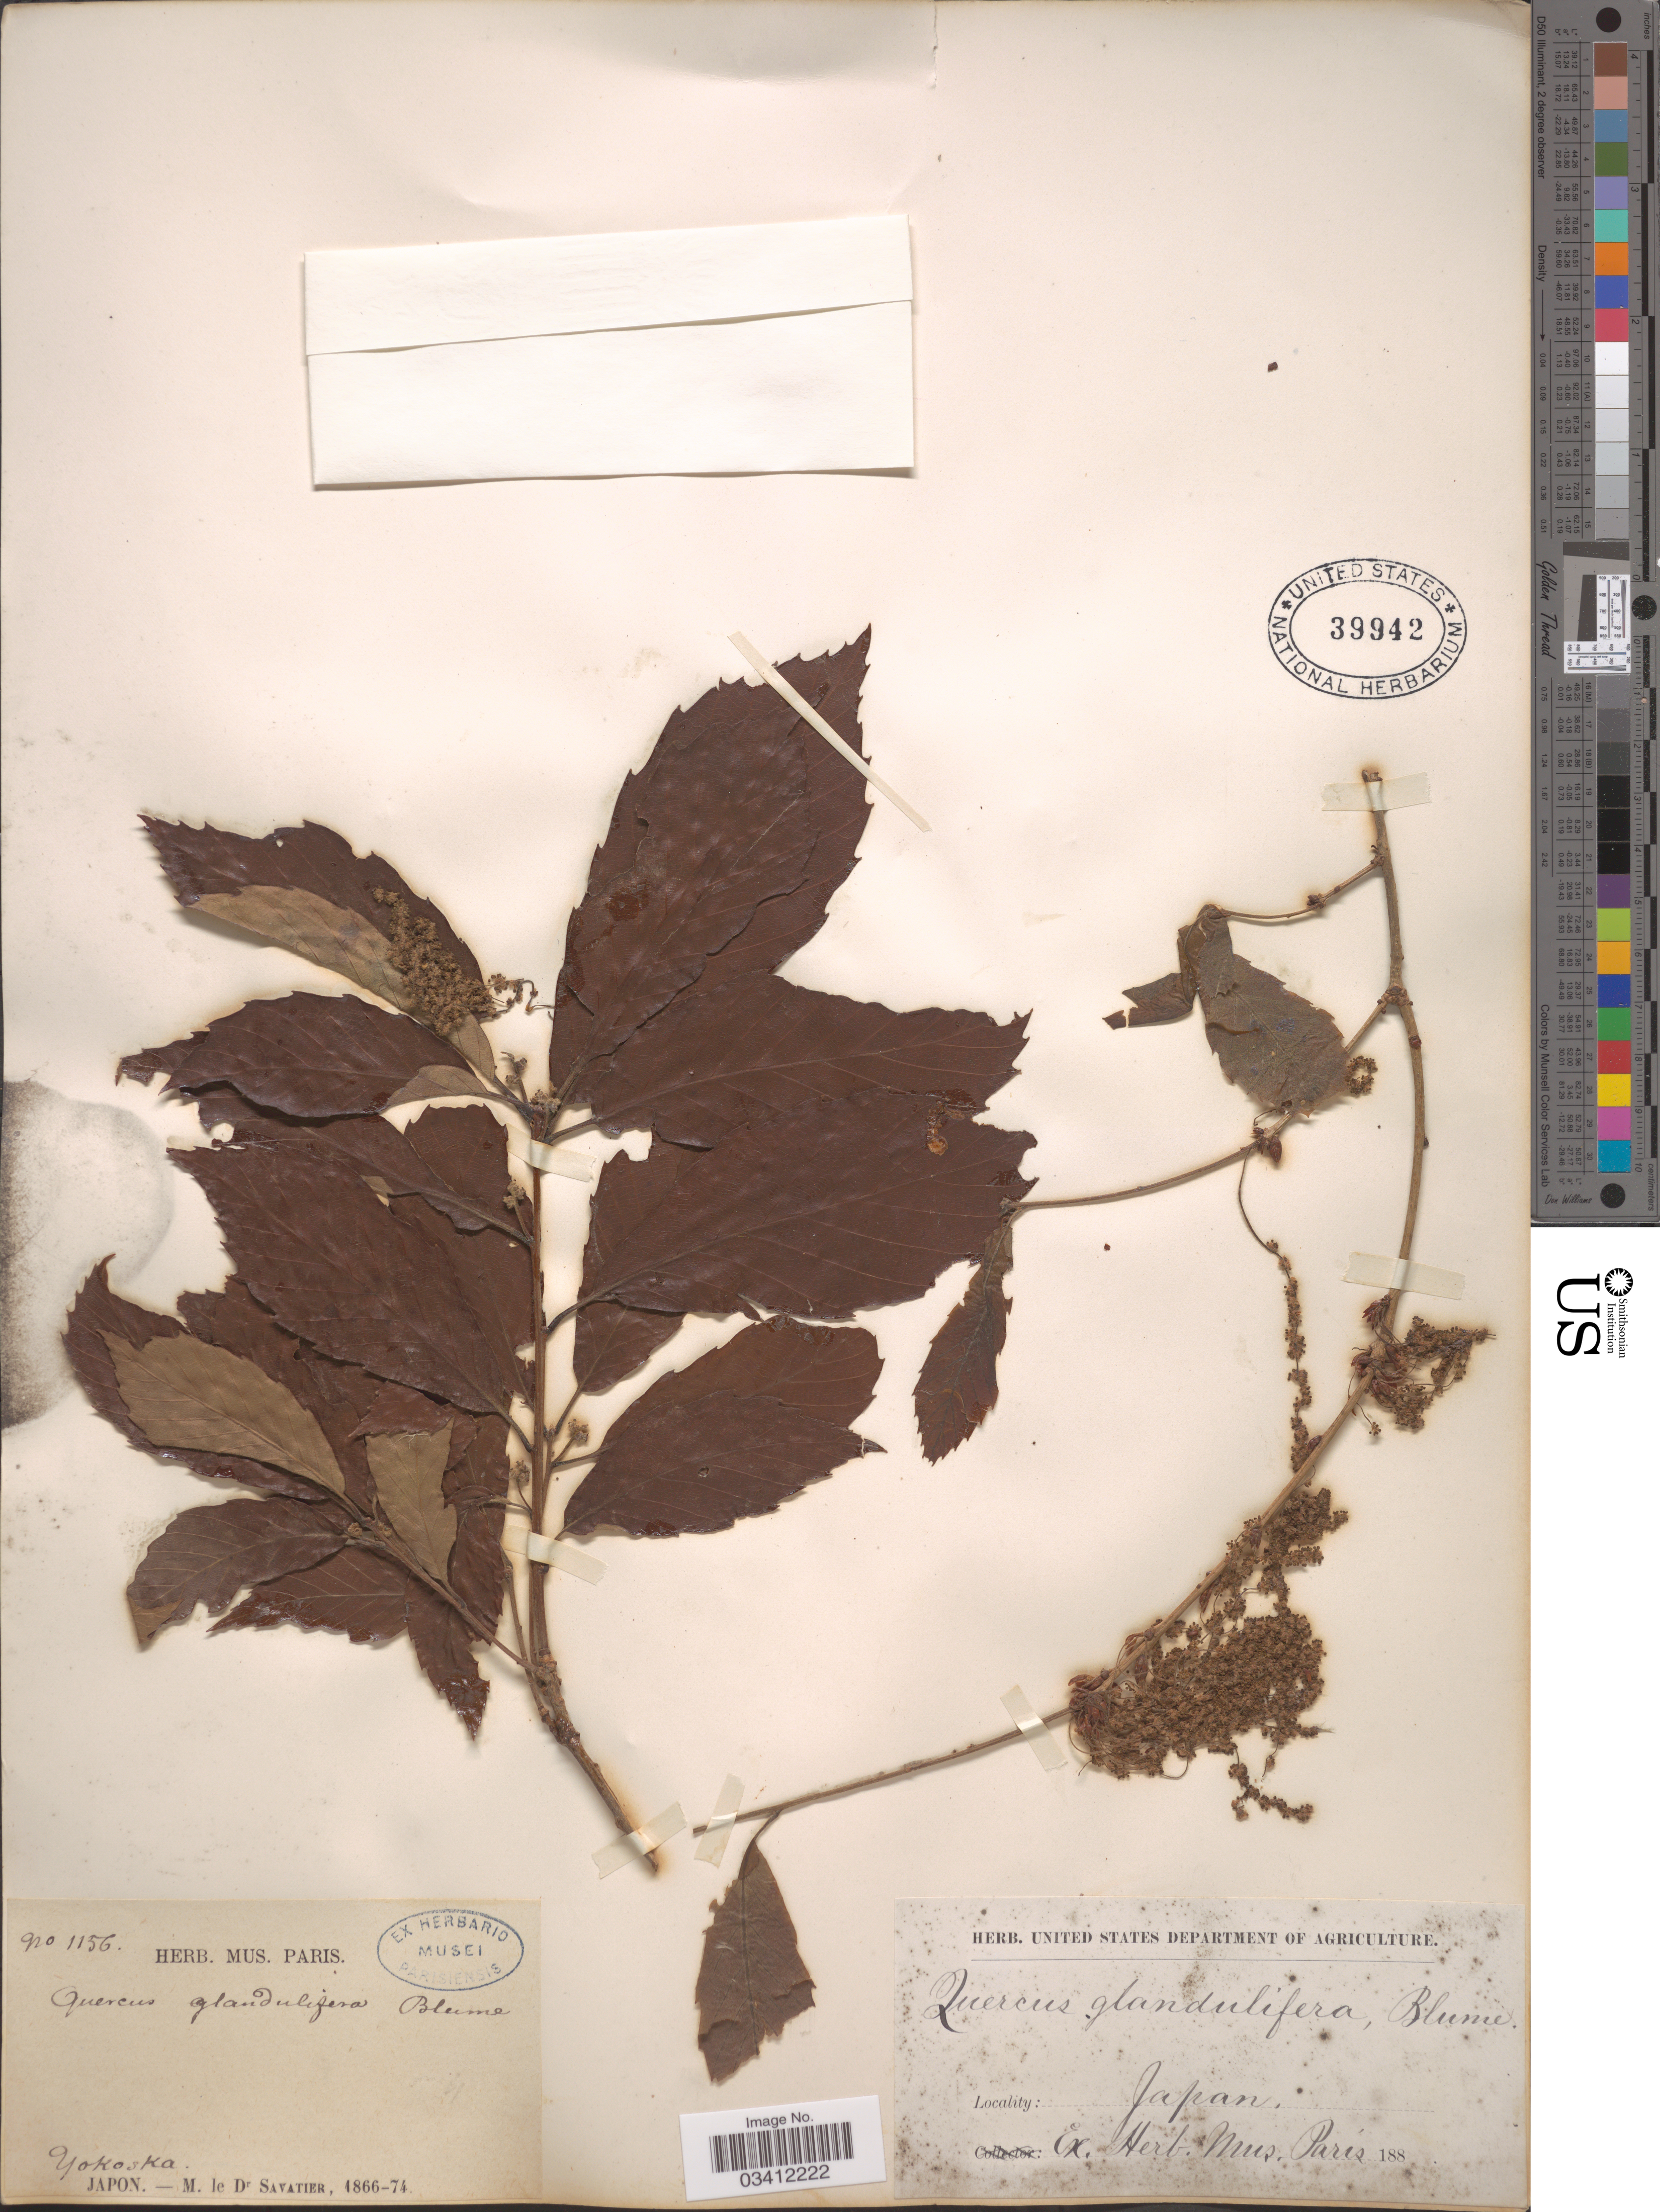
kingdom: Plantae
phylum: Tracheophyta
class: Magnoliopsida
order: Fagales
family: Fagaceae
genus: Quercus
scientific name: Quercus serrata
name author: Thunb.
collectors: M. Savatier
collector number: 1156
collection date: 1866/1874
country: Japan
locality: Yokoska.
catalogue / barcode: US 39942